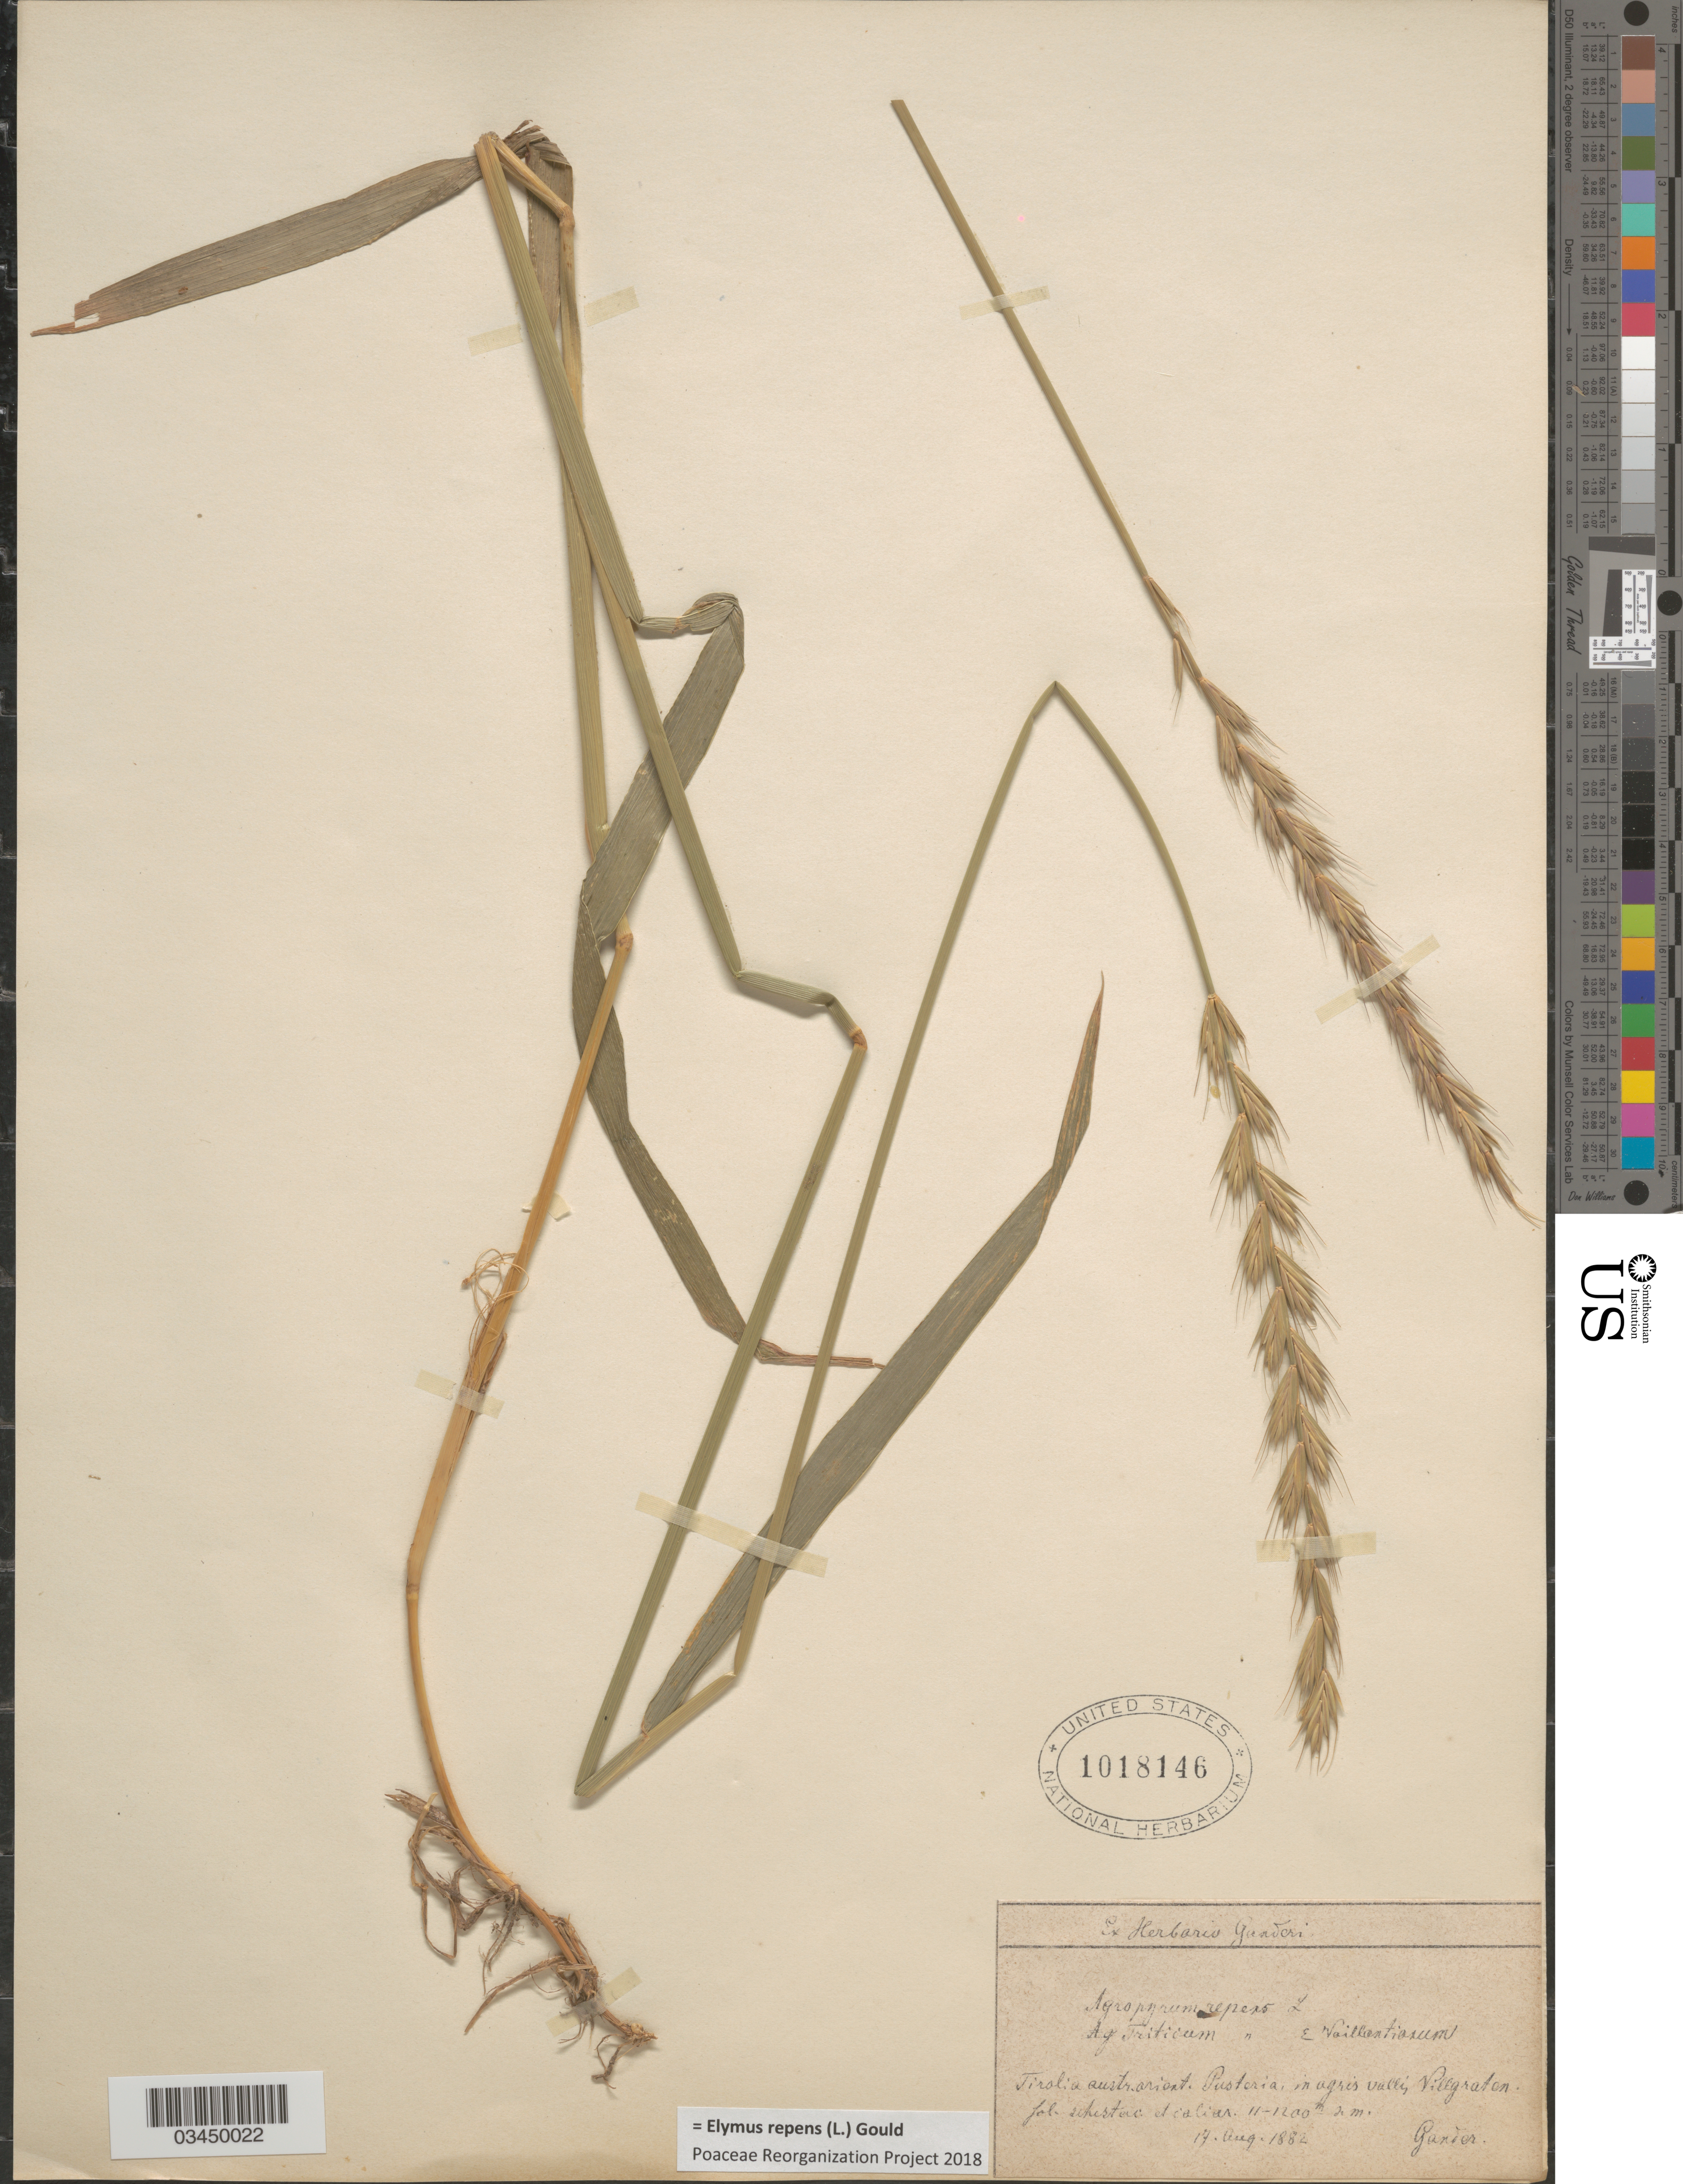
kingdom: Plantae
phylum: Tracheophyta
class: Liliopsida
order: Poales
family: Poaceae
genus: Elymus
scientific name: Elymus repens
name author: (L.) Gould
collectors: -- Gander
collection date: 1882-08-17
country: Austria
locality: Tirolia austr. orient. Pusteria, in agris vallis Villgraten.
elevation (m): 1100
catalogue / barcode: US 1018146